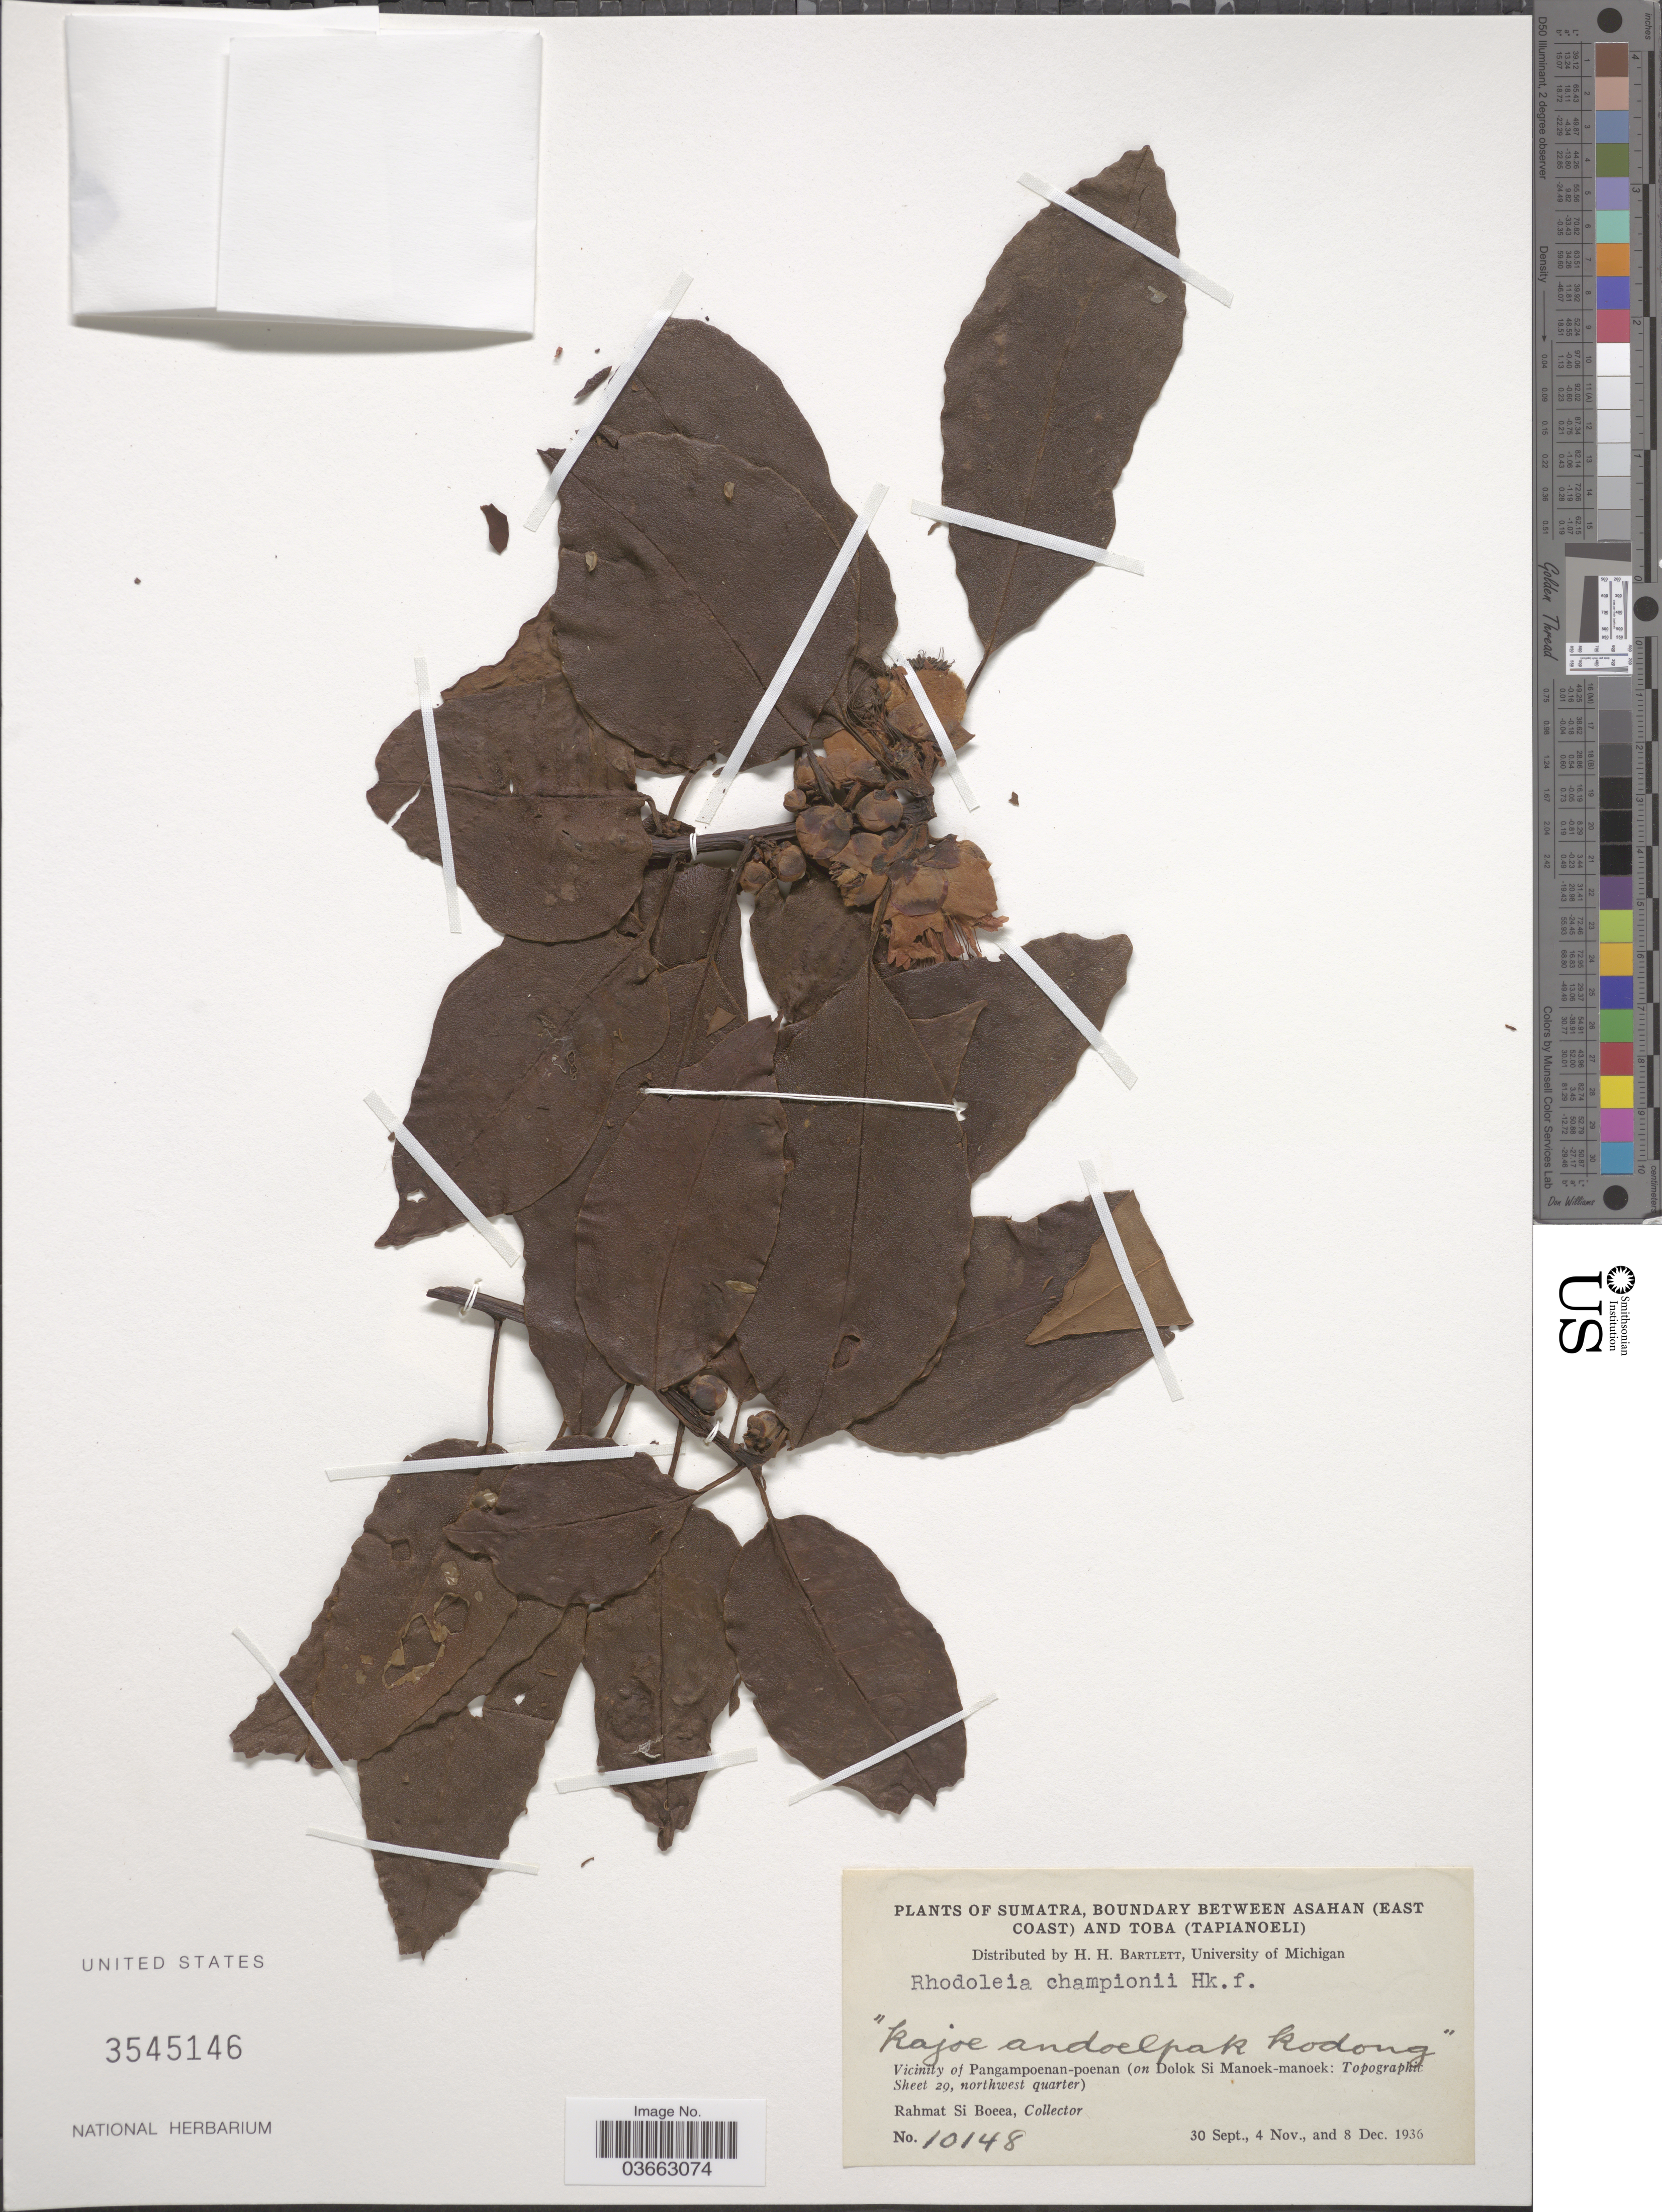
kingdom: Plantae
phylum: Tracheophyta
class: Magnoliopsida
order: Saxifragales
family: Hamamelidaceae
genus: Rhodoleia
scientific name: Rhodoleia championii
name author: Hook. f.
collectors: Rahmat Si Boeea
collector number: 10148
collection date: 1931-09-30/1936-12-08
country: Indonesia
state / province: Sumatra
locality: Boundary between Asahan (East Coast) and Toba (Tapianoeli). Vicinity of Pangampoenan-poenan (on Dolok Si Manoek-manoek: Topographic Sheet 29, northwest quarter).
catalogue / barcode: US 3545146